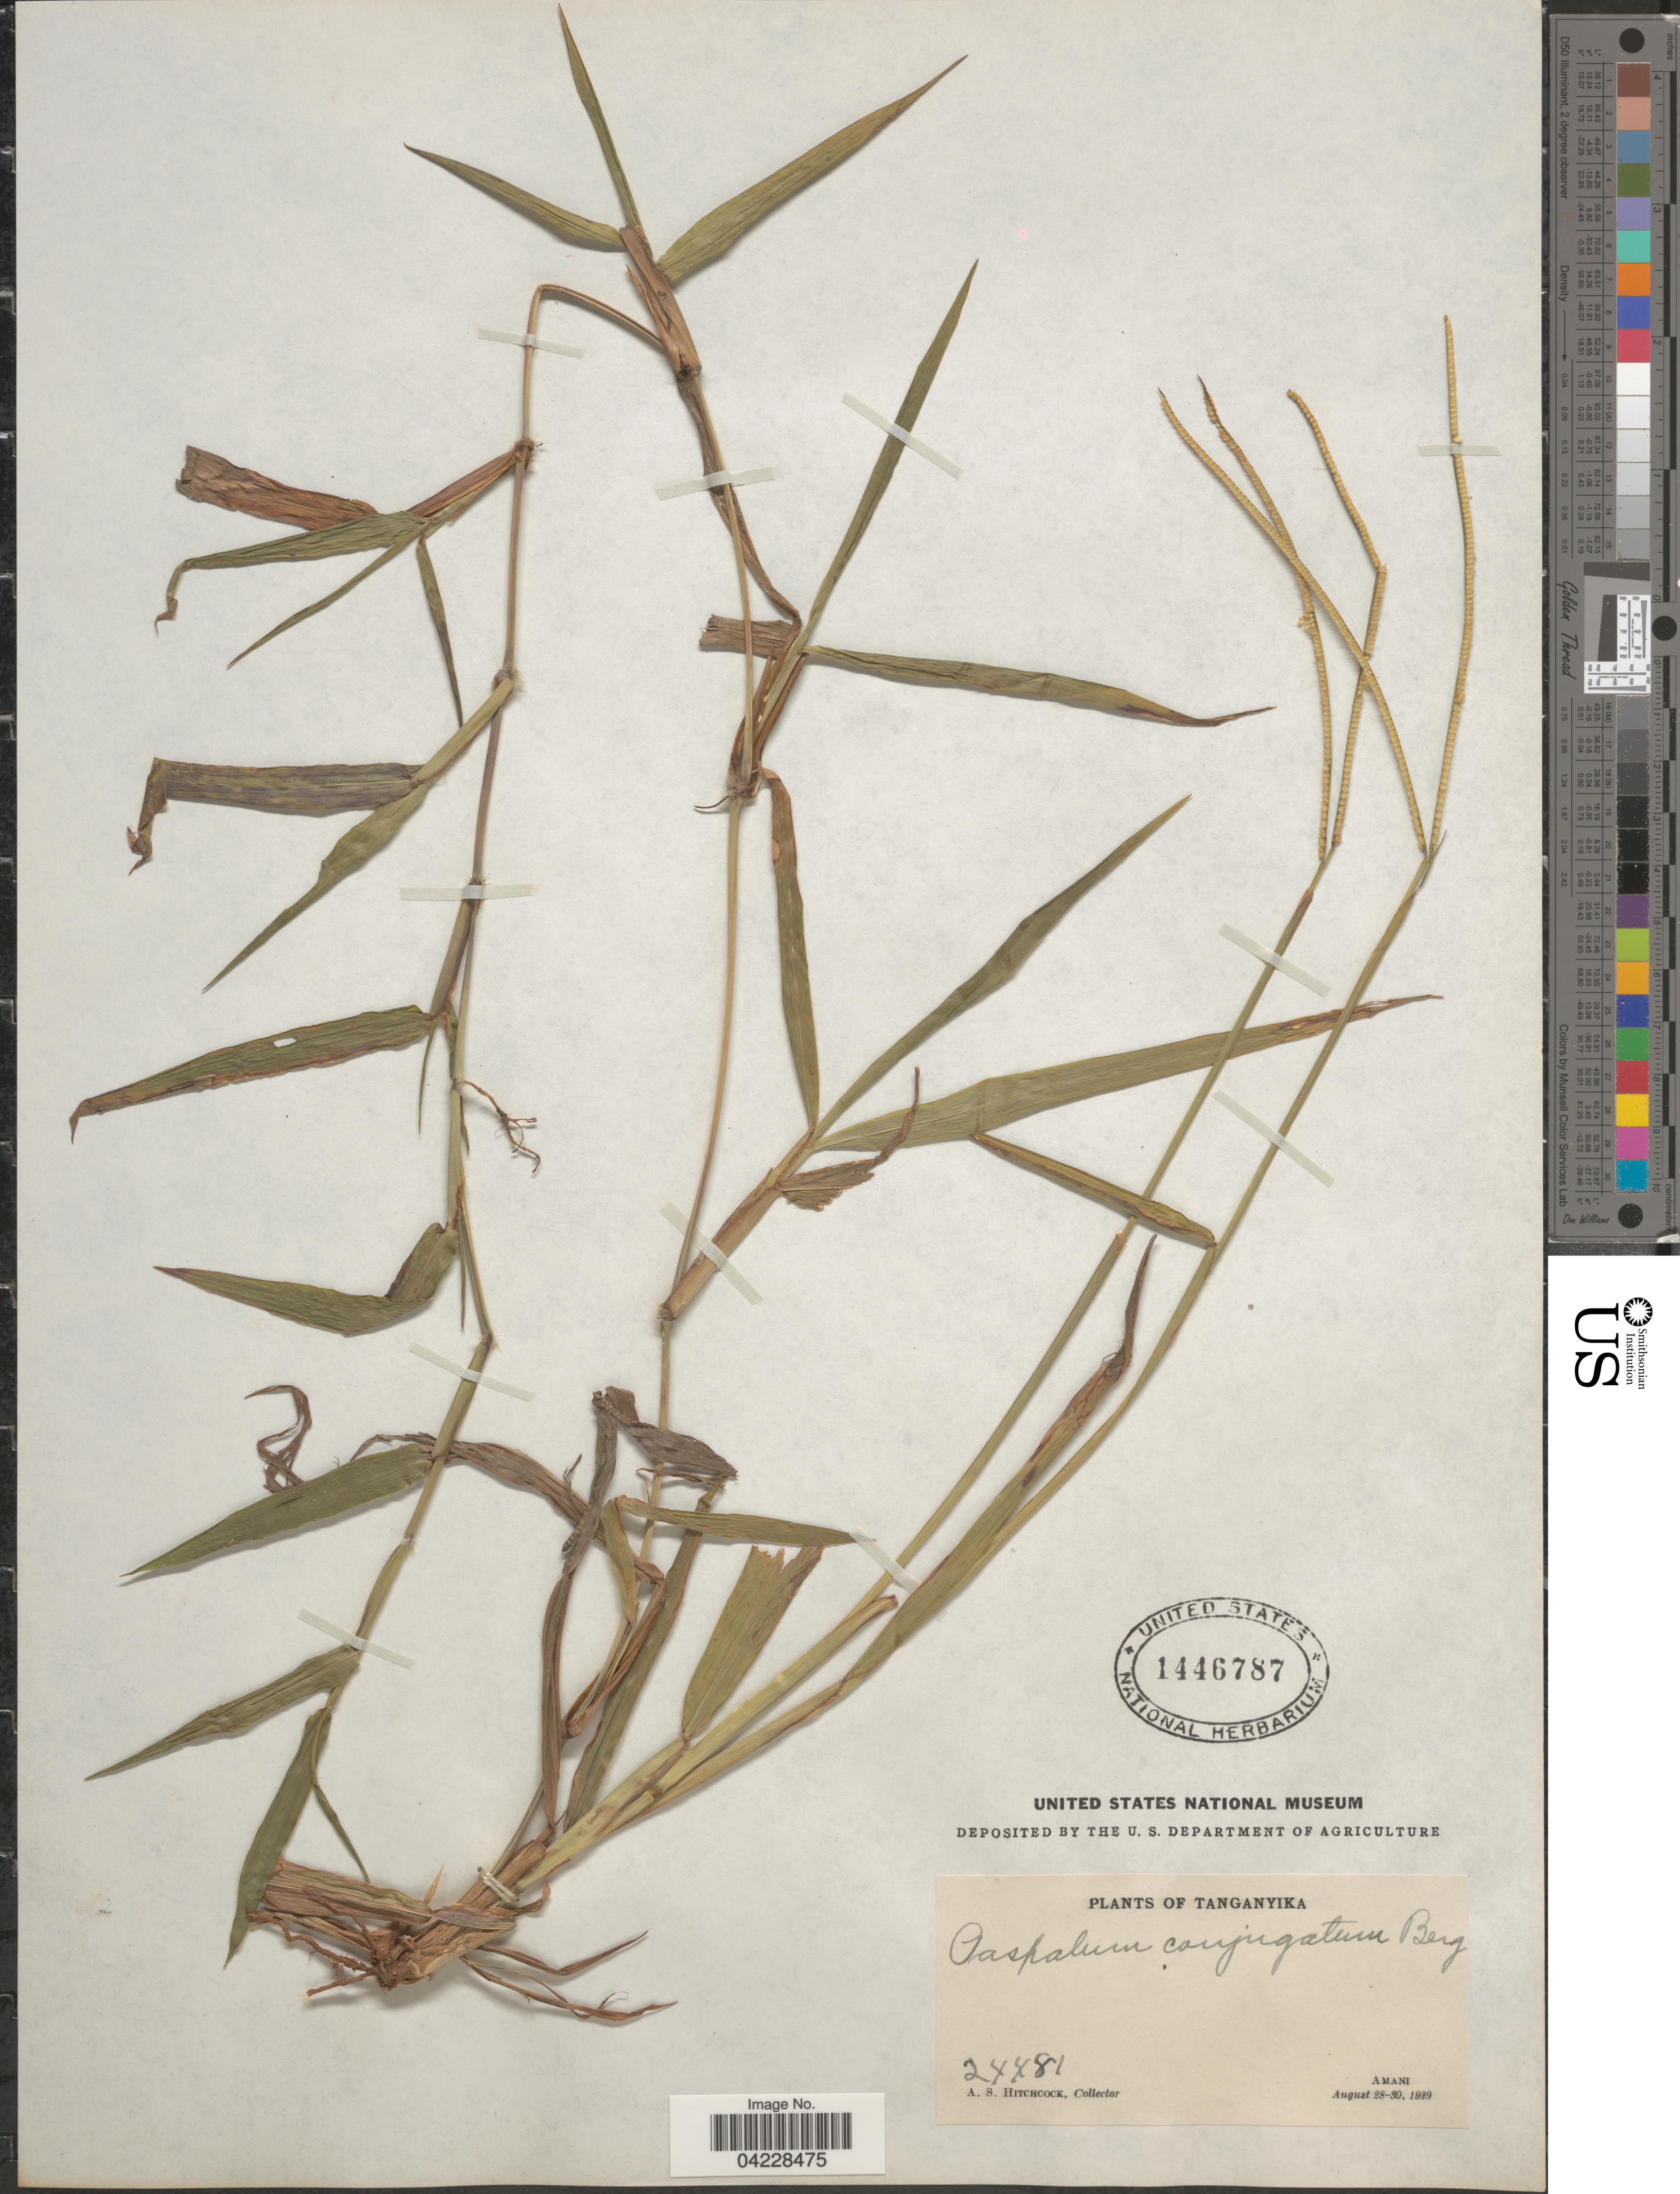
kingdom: Plantae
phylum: Tracheophyta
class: Liliopsida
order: Poales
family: Poaceae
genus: Paspalum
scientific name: Paspalum conjugatum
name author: P.J. Bergius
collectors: A. S. Hitchcock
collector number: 24481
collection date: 1929-08-28/1929-08-30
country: Tanzania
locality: Tanganyika. Amani.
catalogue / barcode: US 1446787